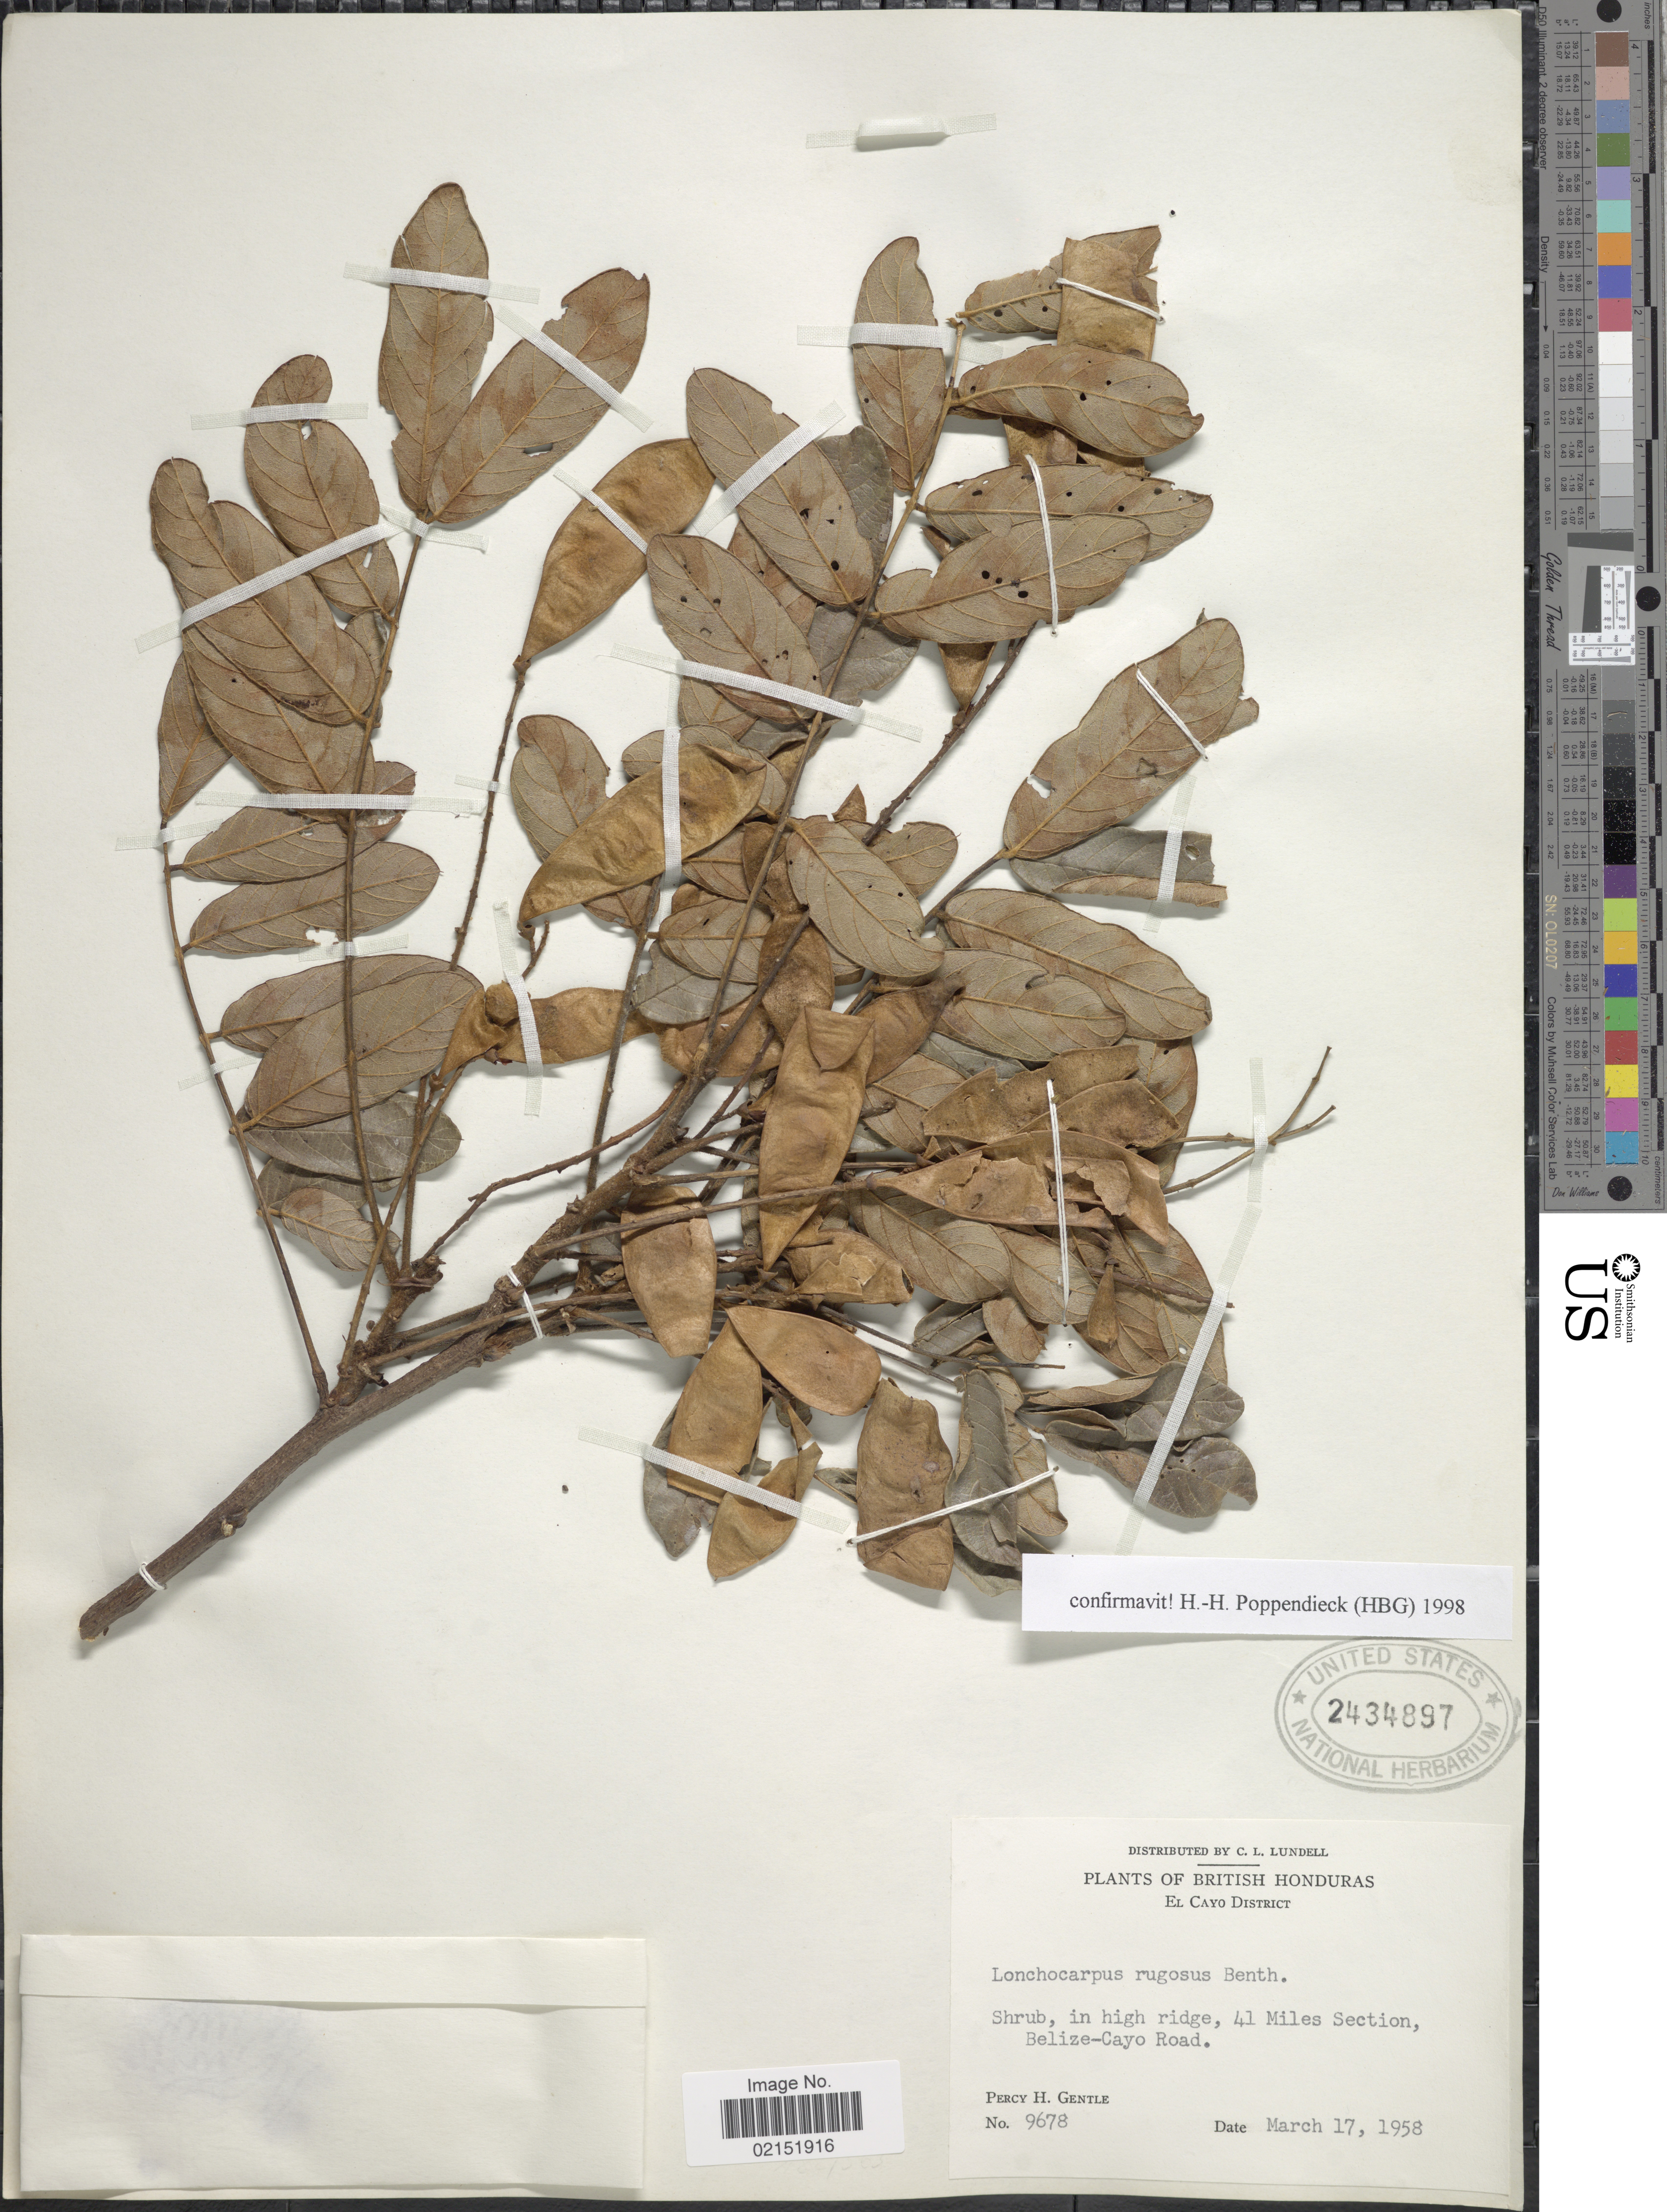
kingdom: Plantae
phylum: Tracheophyta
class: Magnoliopsida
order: Fabales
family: Fabaceae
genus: Lonchocarpus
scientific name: Lonchocarpus rugosus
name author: Benth.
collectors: P. H. Gentle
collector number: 9678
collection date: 1958-03-17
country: Belize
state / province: Cayo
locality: British Honduras, El Cayo District, 41 miles Section, Belize-Cayo Road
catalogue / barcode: US 2434897